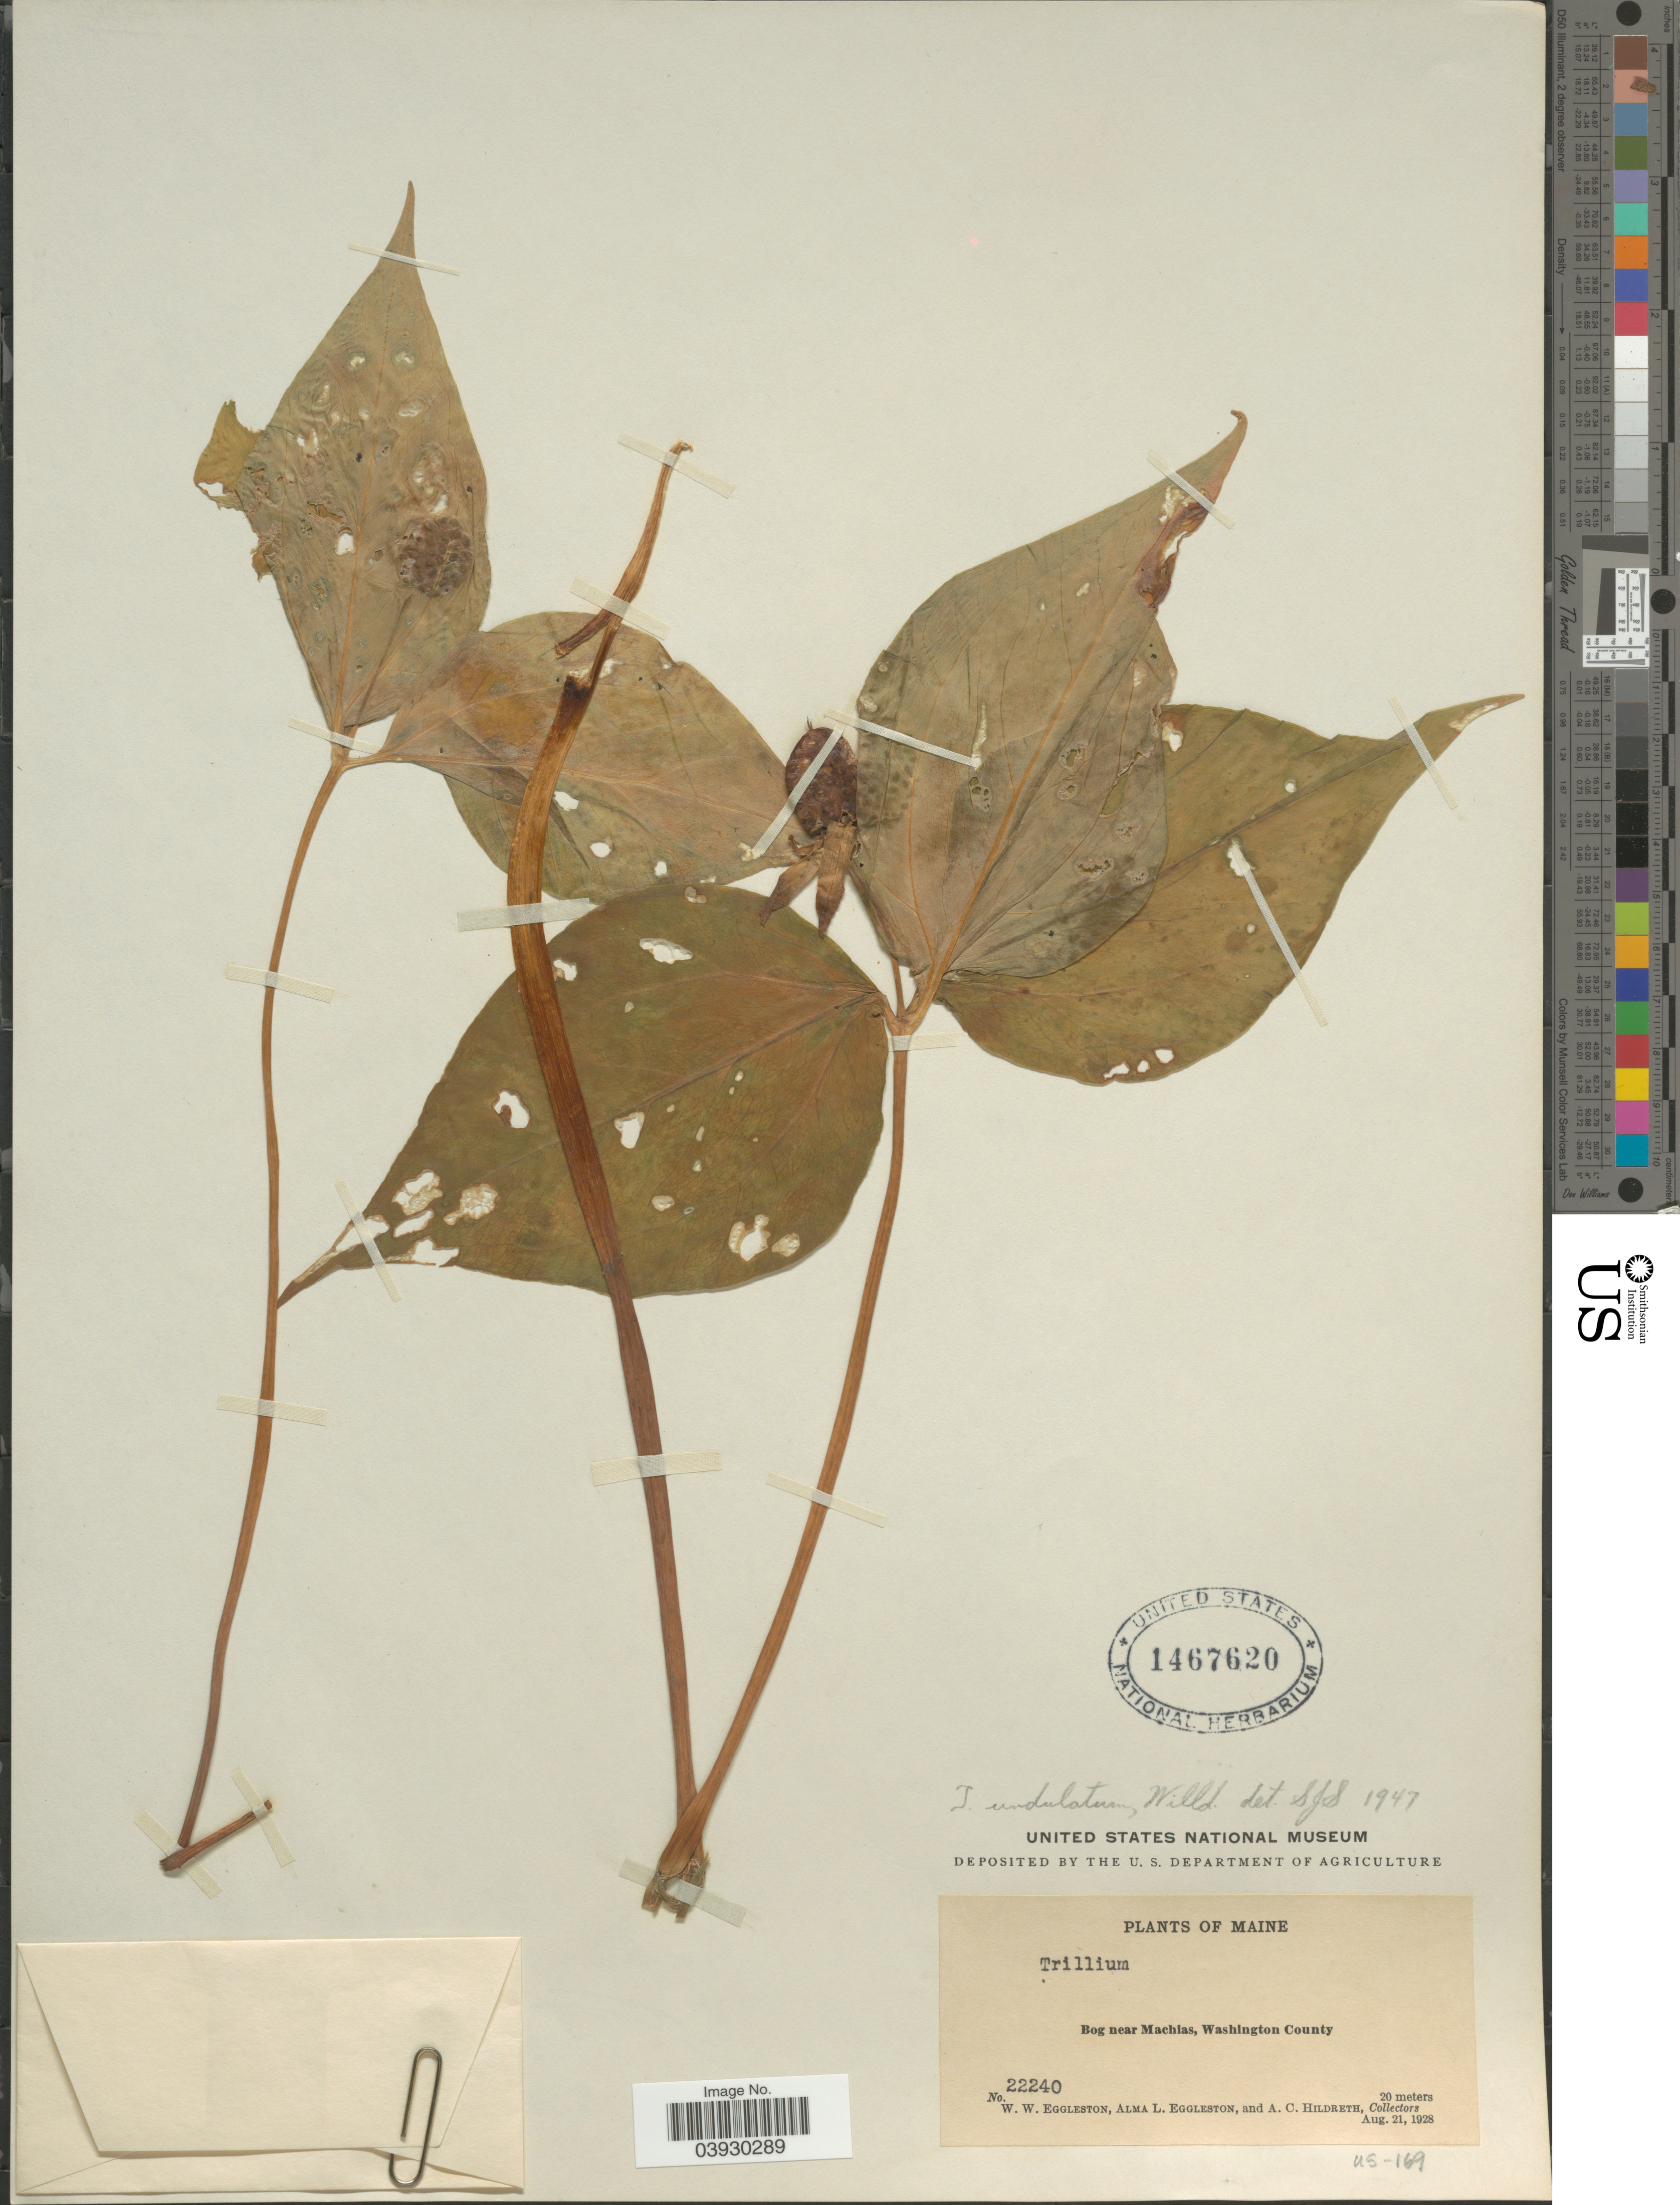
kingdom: Plantae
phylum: Tracheophyta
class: Liliopsida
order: Liliales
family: Melanthiaceae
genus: Trillium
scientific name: Trillium undulatum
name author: Willd.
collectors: W. W. Eggleston, A. Eggleston & A. Hildreth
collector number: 22240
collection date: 1928-08-21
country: United States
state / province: Maine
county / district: Washington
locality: Bog near Machias, Washington County.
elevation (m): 20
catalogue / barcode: US 1467620